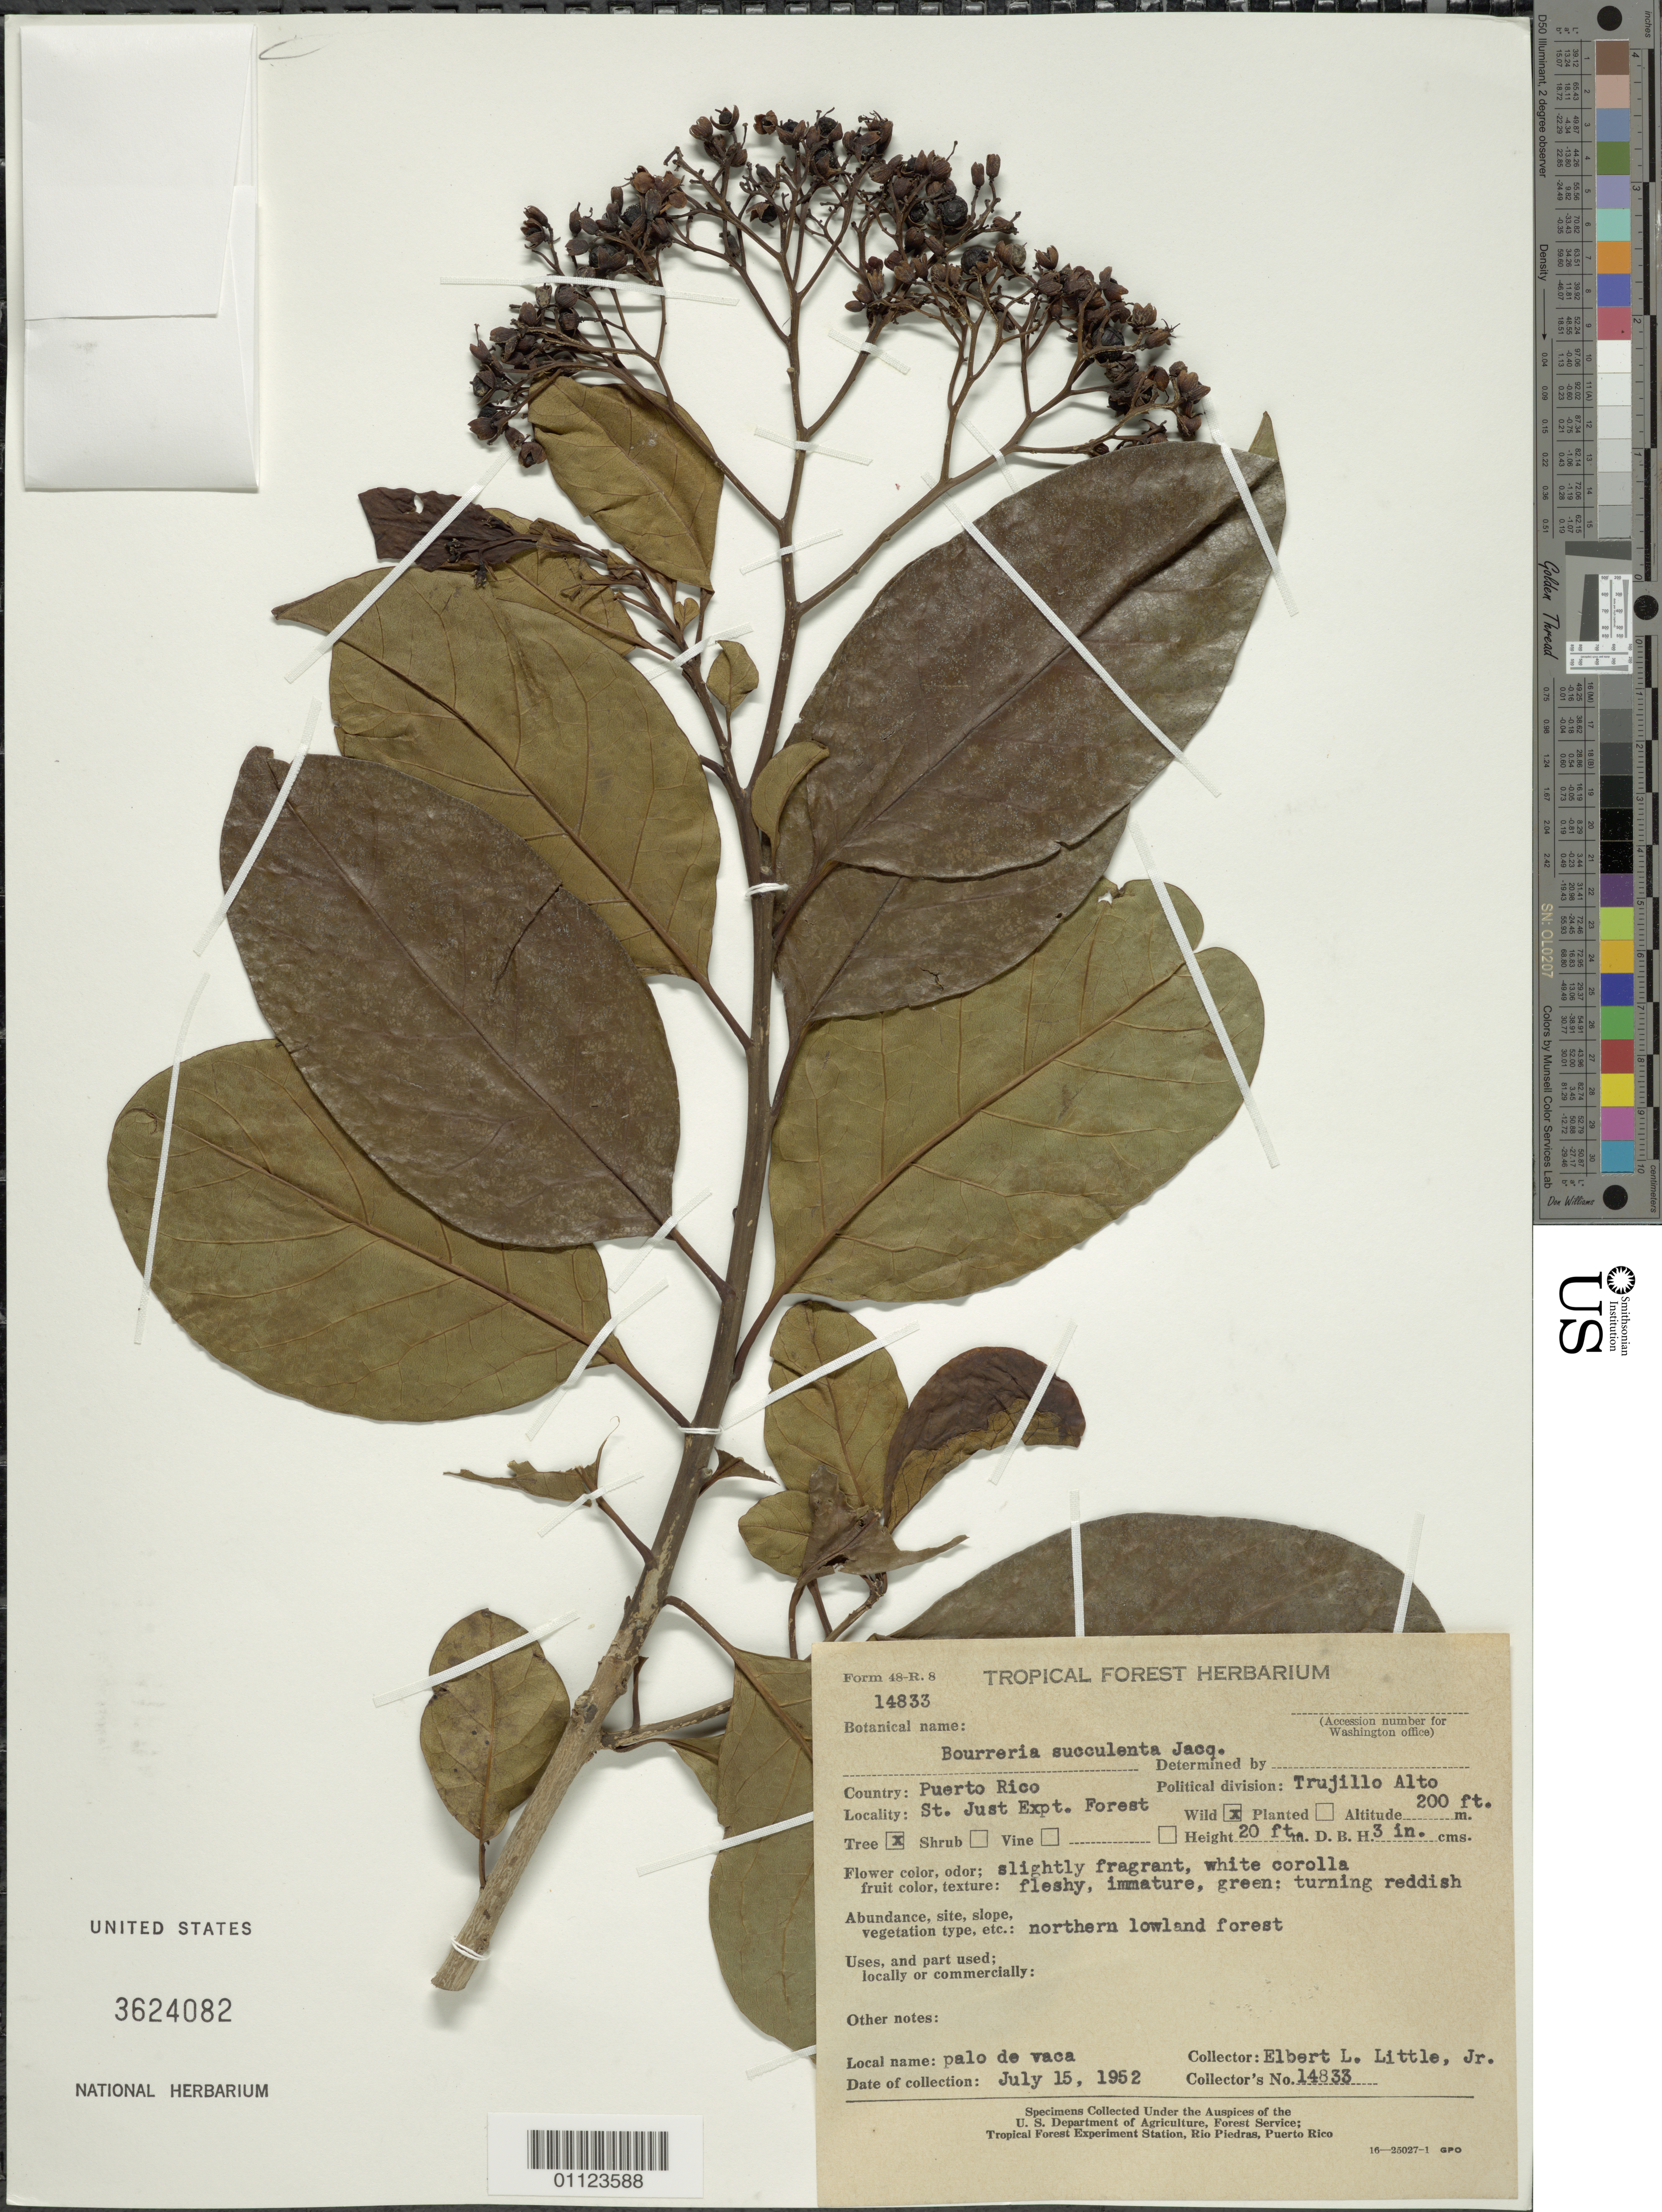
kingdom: Plantae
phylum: Tracheophyta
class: Magnoliopsida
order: Boraginales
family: Ehretiaceae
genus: Bourreria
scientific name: Bourreria succulenta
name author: Jacq.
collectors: E. L. Little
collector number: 14833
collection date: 1952-07-15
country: Puerto Rico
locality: Trujillo Alto. St. Just Expt. Forest.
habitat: Northern lowland forest.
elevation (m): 61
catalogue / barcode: US 3624082